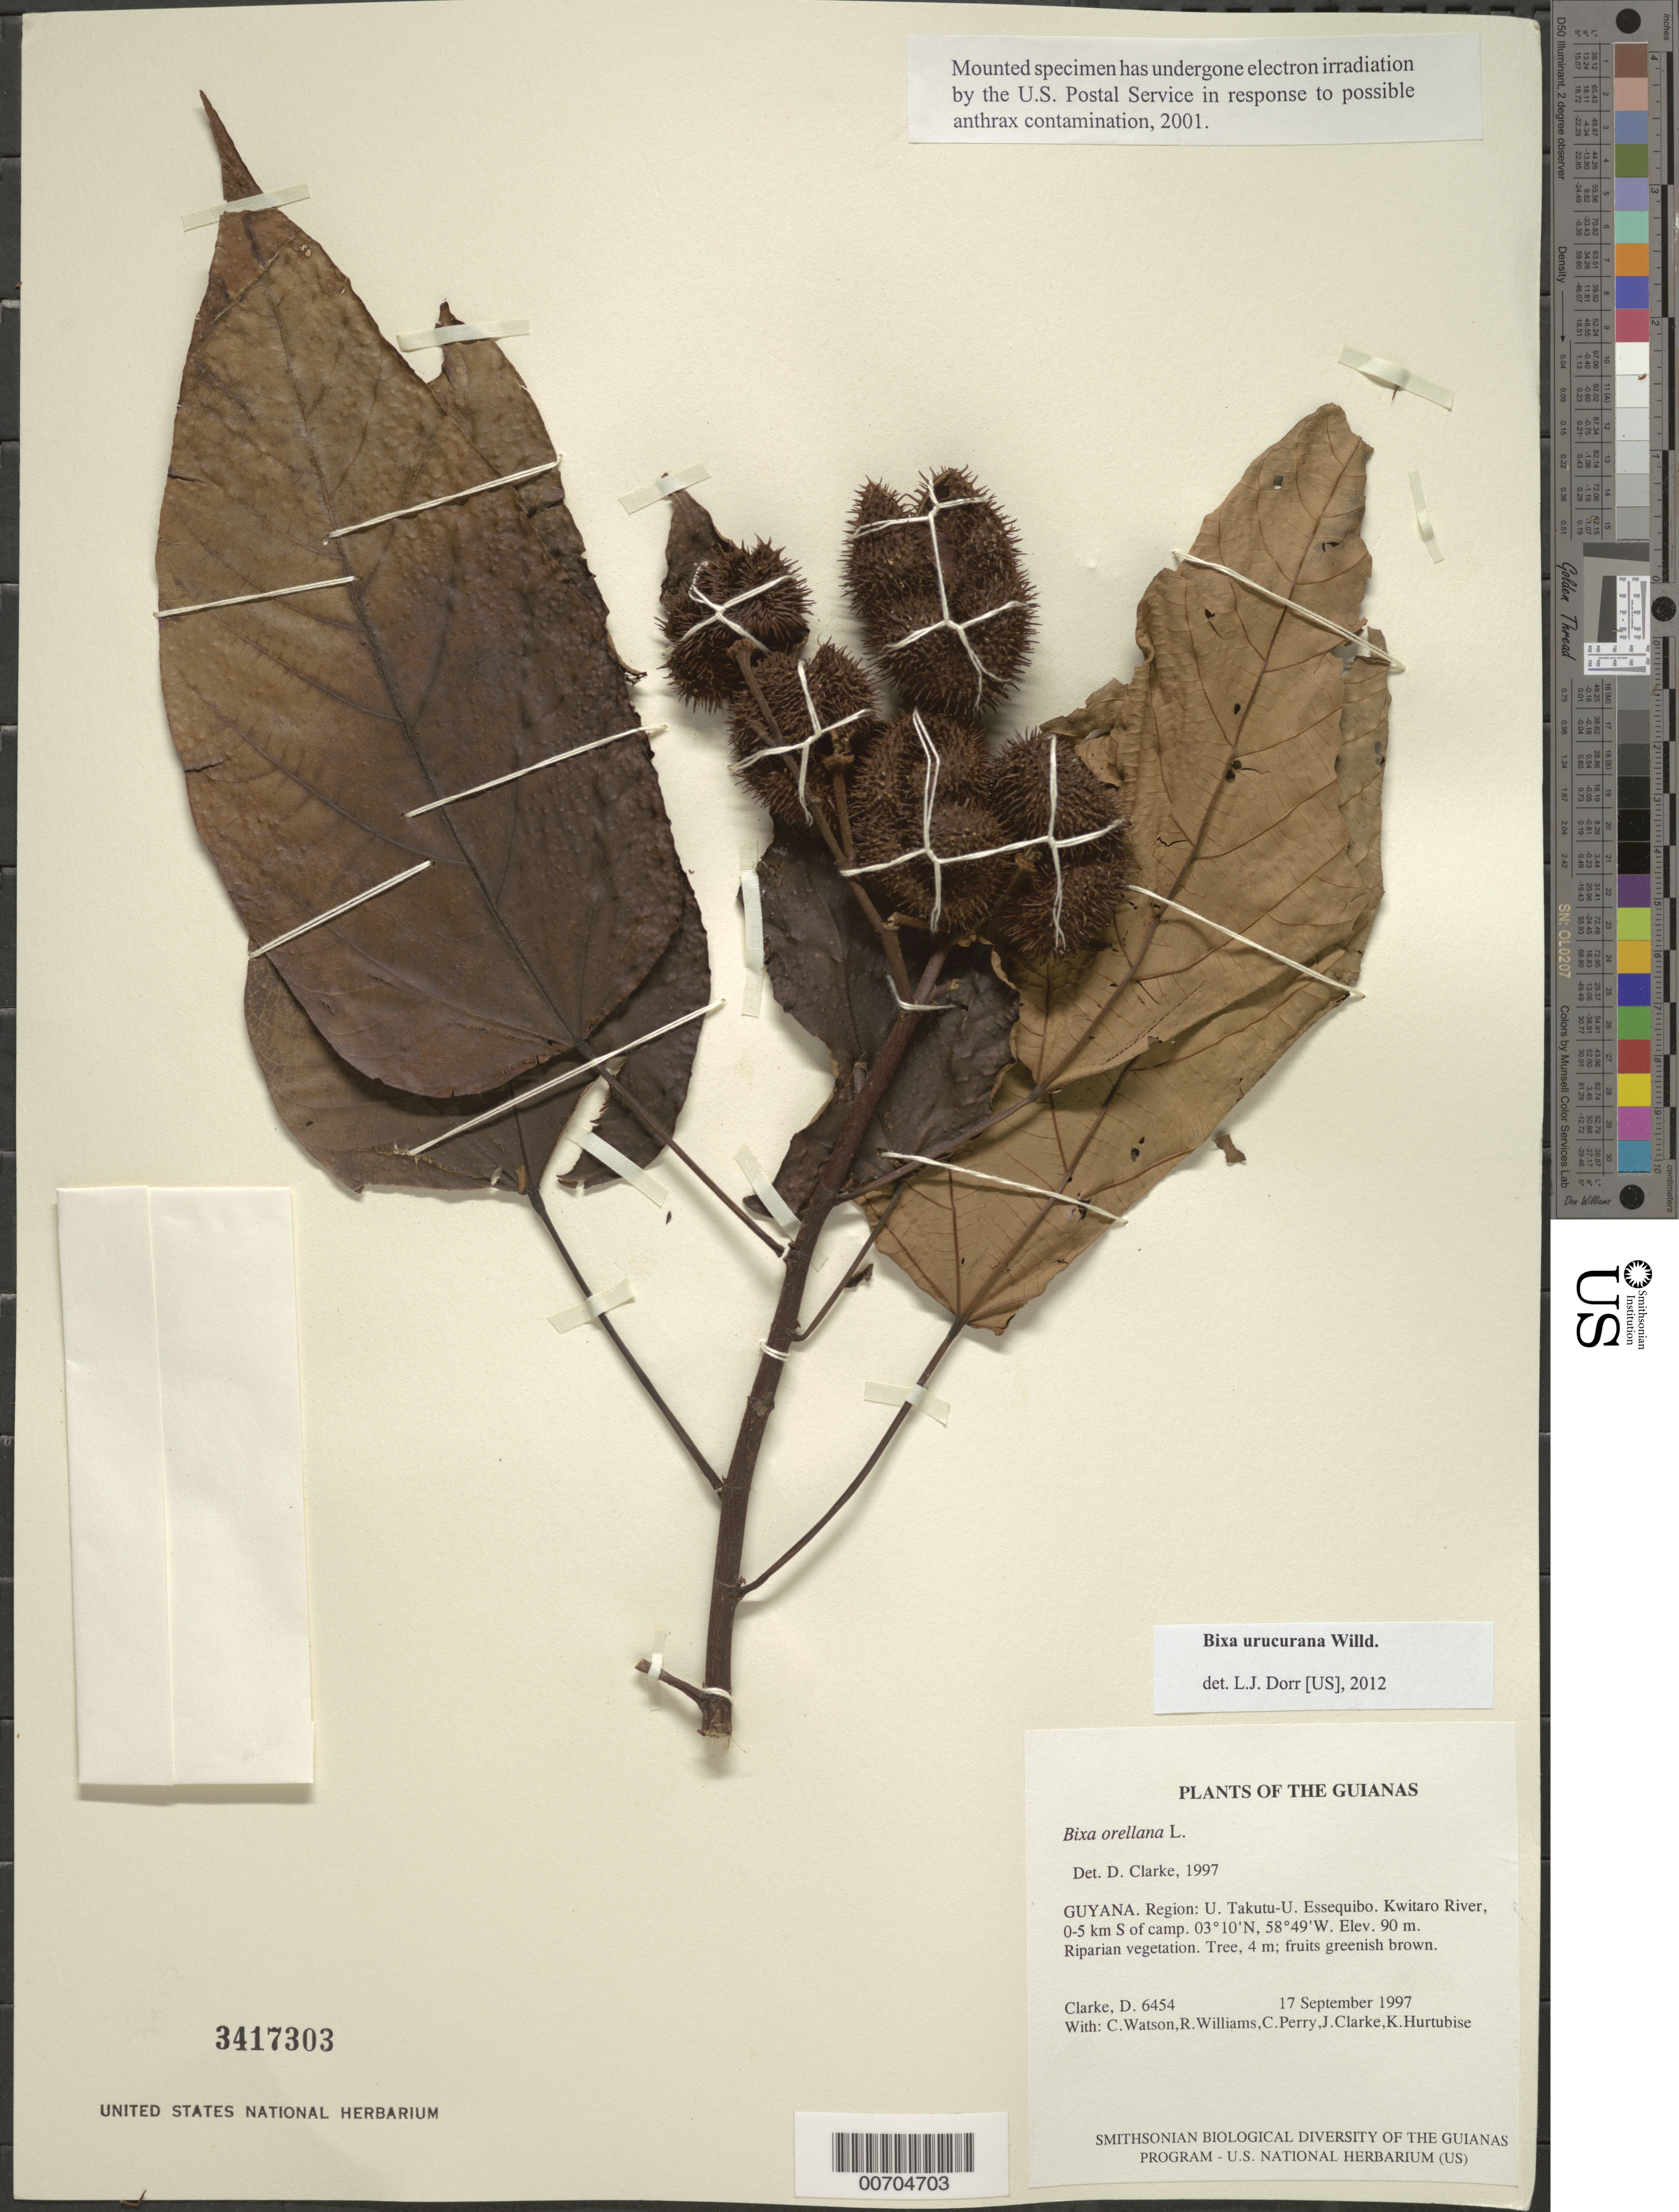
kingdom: Plantae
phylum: Tracheophyta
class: Magnoliopsida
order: Malvales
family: Bixaceae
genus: Bixa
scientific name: Bixa orellana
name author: L.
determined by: Clarke, H. D., University of North Carolina (Asheville)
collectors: H. D. Clarke, C. Watson, R. Williams, C. Perry, J. Clarke & K. Hurtubise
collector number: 6454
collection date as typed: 17 September 1997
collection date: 1997-09-17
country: Guyana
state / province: U. Takutu-U. Essequibo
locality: Kwitaro River, 0-5 km S of camp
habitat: Riparian vegetation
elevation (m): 90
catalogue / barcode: US 3417303